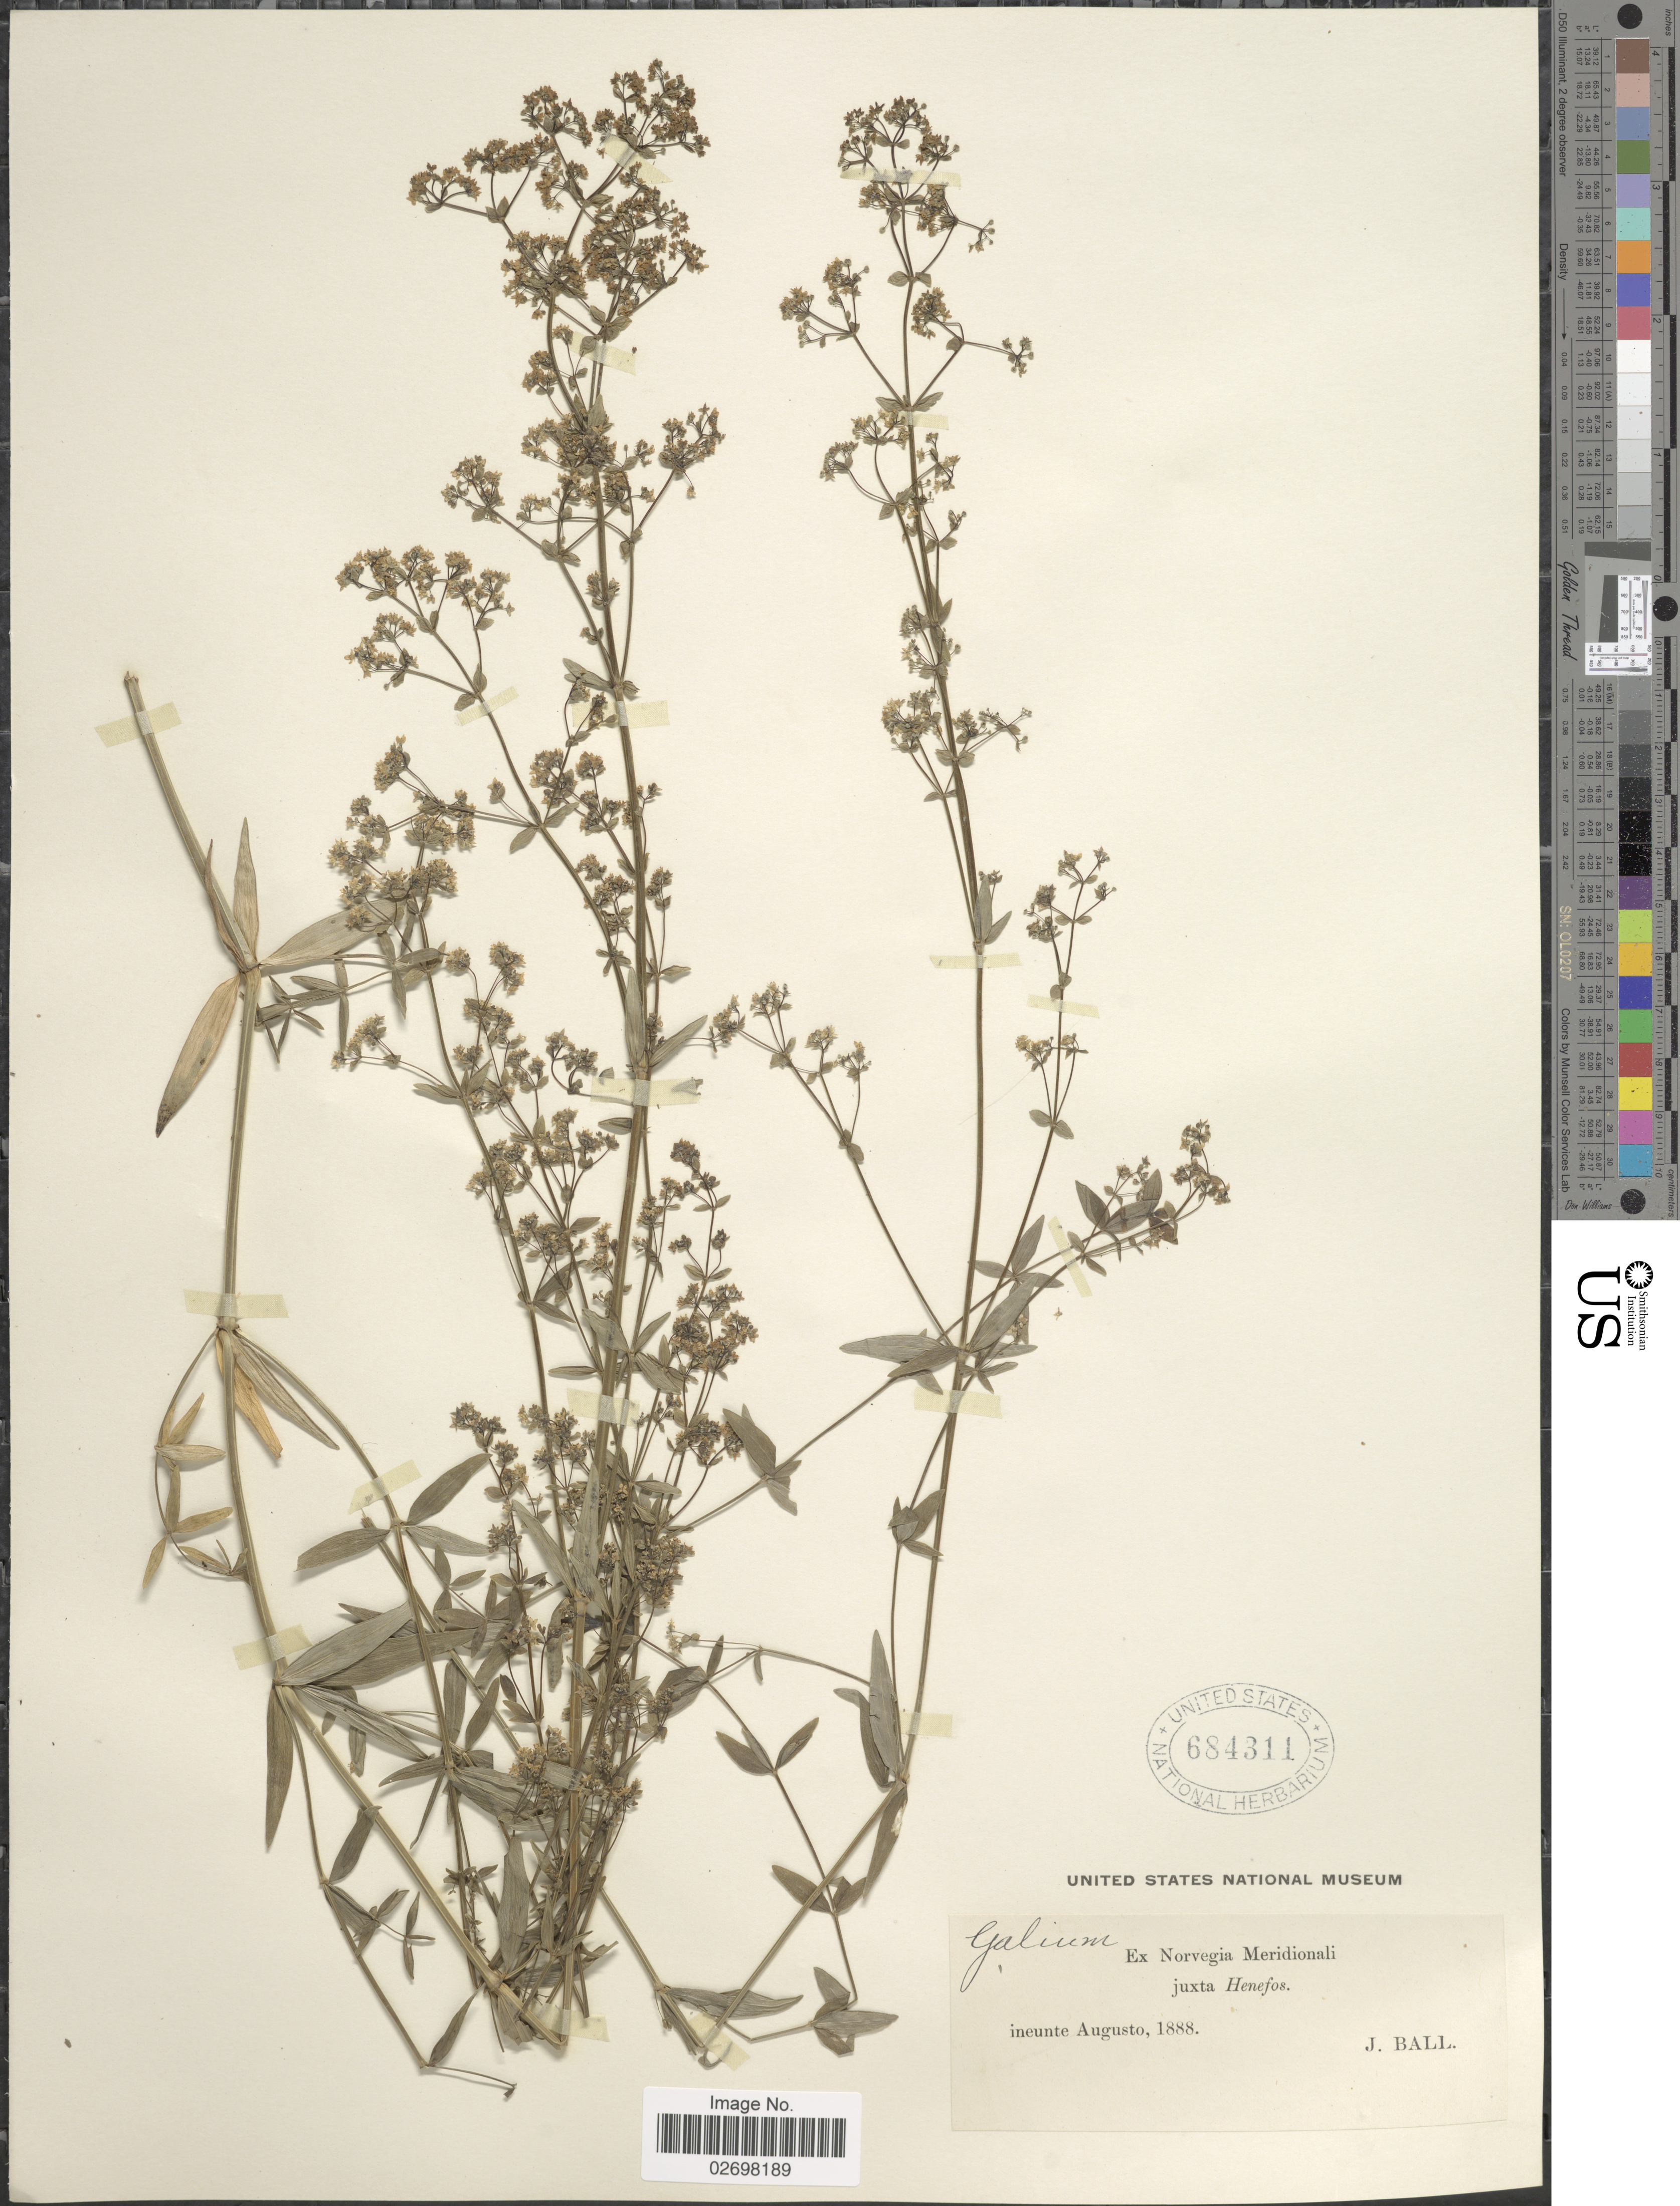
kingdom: Plantae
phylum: Tracheophyta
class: Magnoliopsida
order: Gentianales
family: Rubiaceae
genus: Galium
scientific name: Galium sp.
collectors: J. Ball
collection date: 1888-08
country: Norway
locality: Norvegia Meridionali juxta Henefos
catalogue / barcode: US 684311